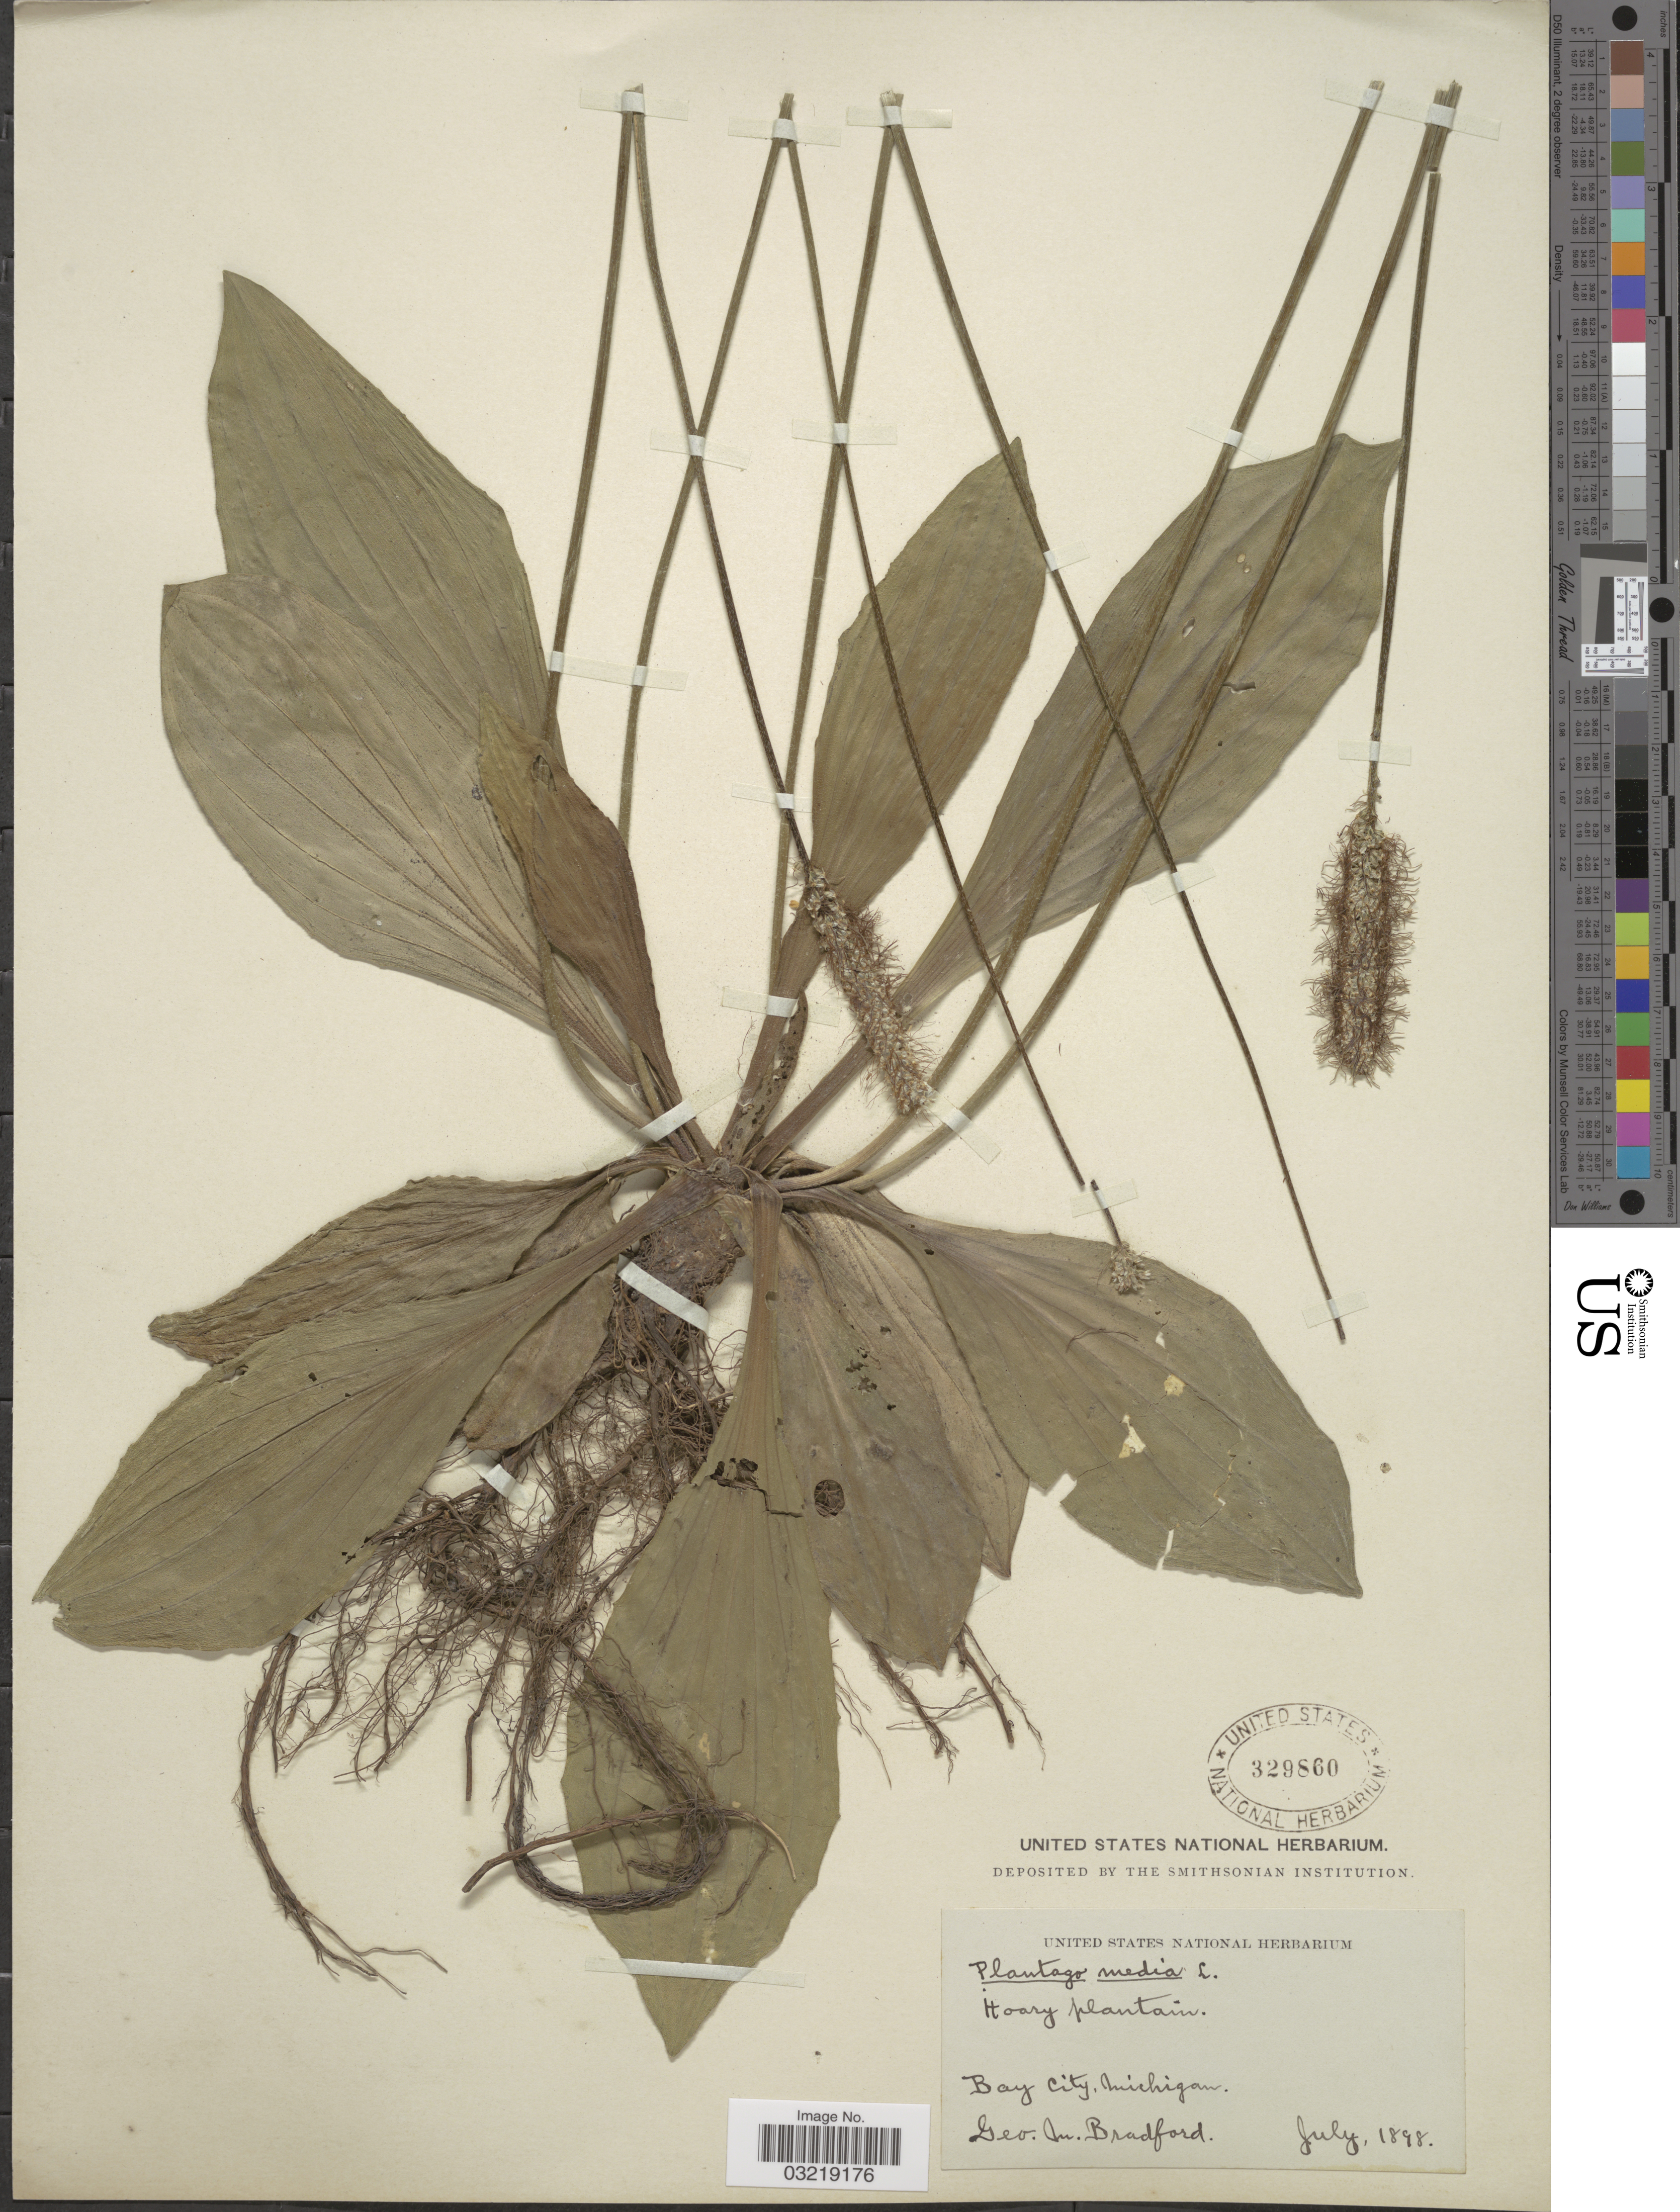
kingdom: Plantae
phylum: Tracheophyta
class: Magnoliopsida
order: Lamiales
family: Plantaginaceae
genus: Plantago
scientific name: Plantago media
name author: L.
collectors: G. Bradford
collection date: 1898-07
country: United States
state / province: Michigan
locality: Bay City.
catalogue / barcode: US 329860